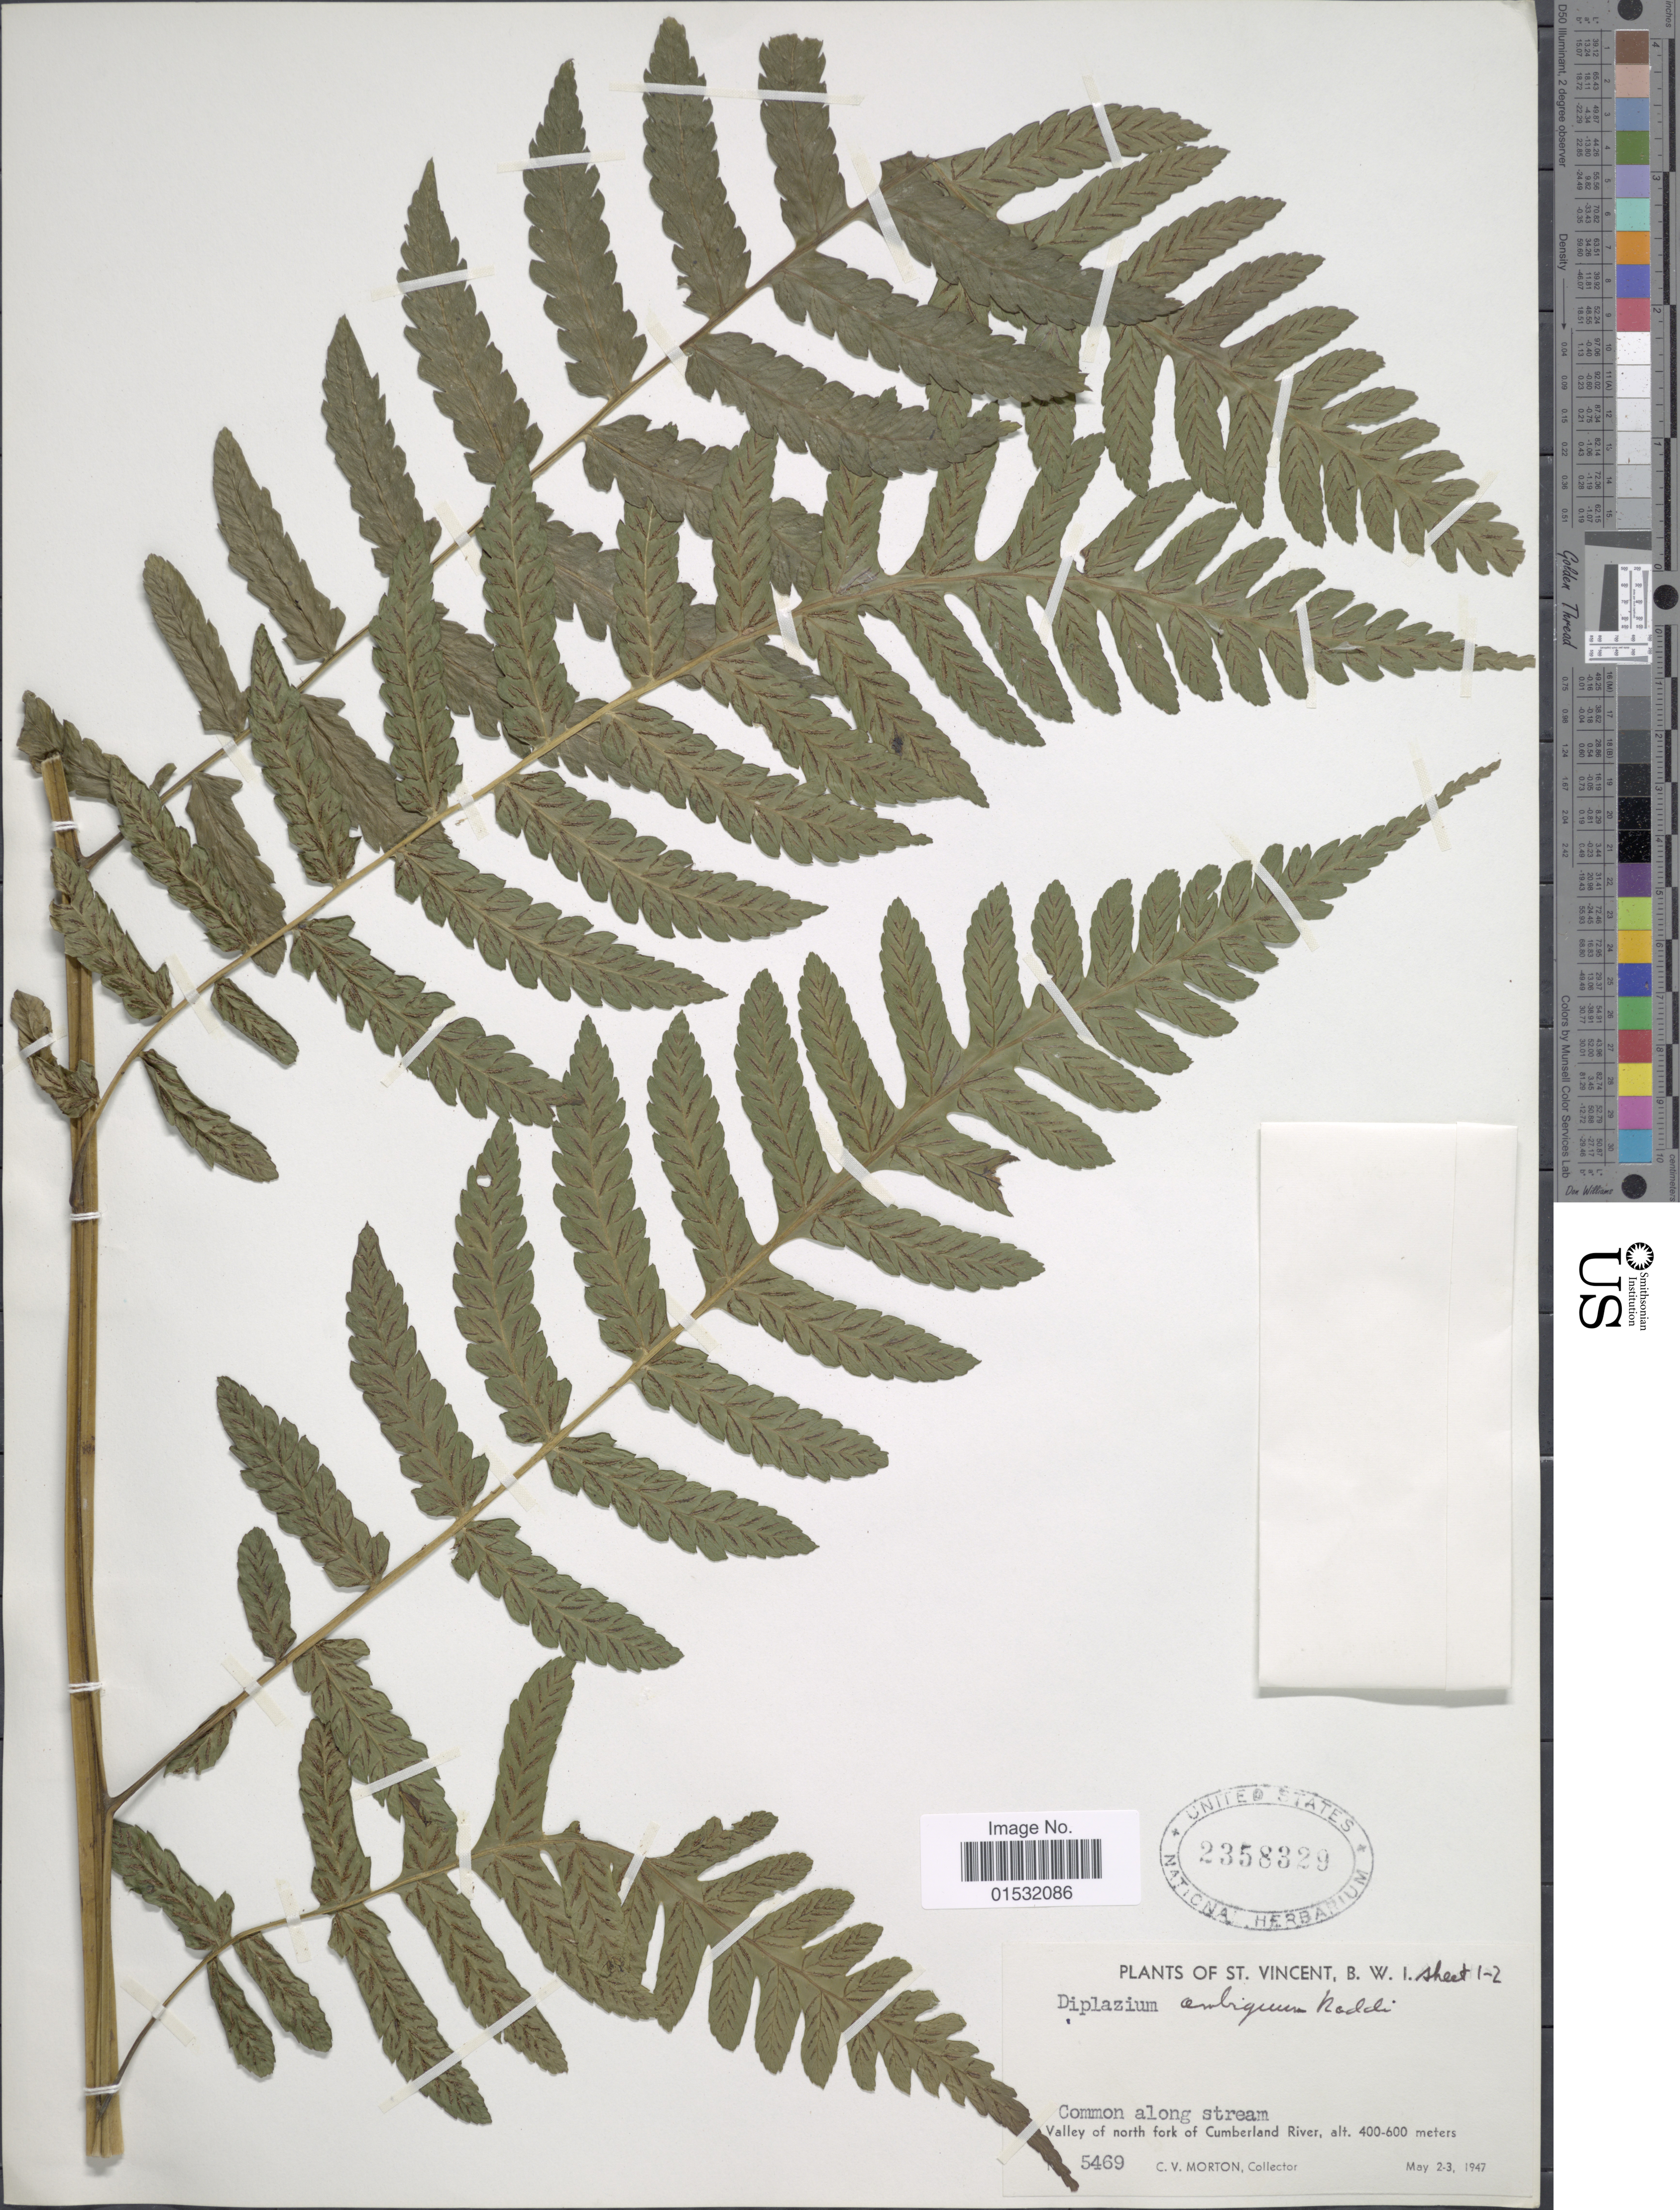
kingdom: Plantae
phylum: Tracheophyta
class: Polypodiopsida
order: Polypodiales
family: Athyriaceae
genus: Diplazium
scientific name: Diplazium ambiguum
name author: Raddi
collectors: C. V. Morton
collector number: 5469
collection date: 1947-05-02/1947-05-03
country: St. Vincent - Grenadines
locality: St. Vincent, B. W. I. Valley of north fork of Cumberland River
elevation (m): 400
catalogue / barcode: US 2358329